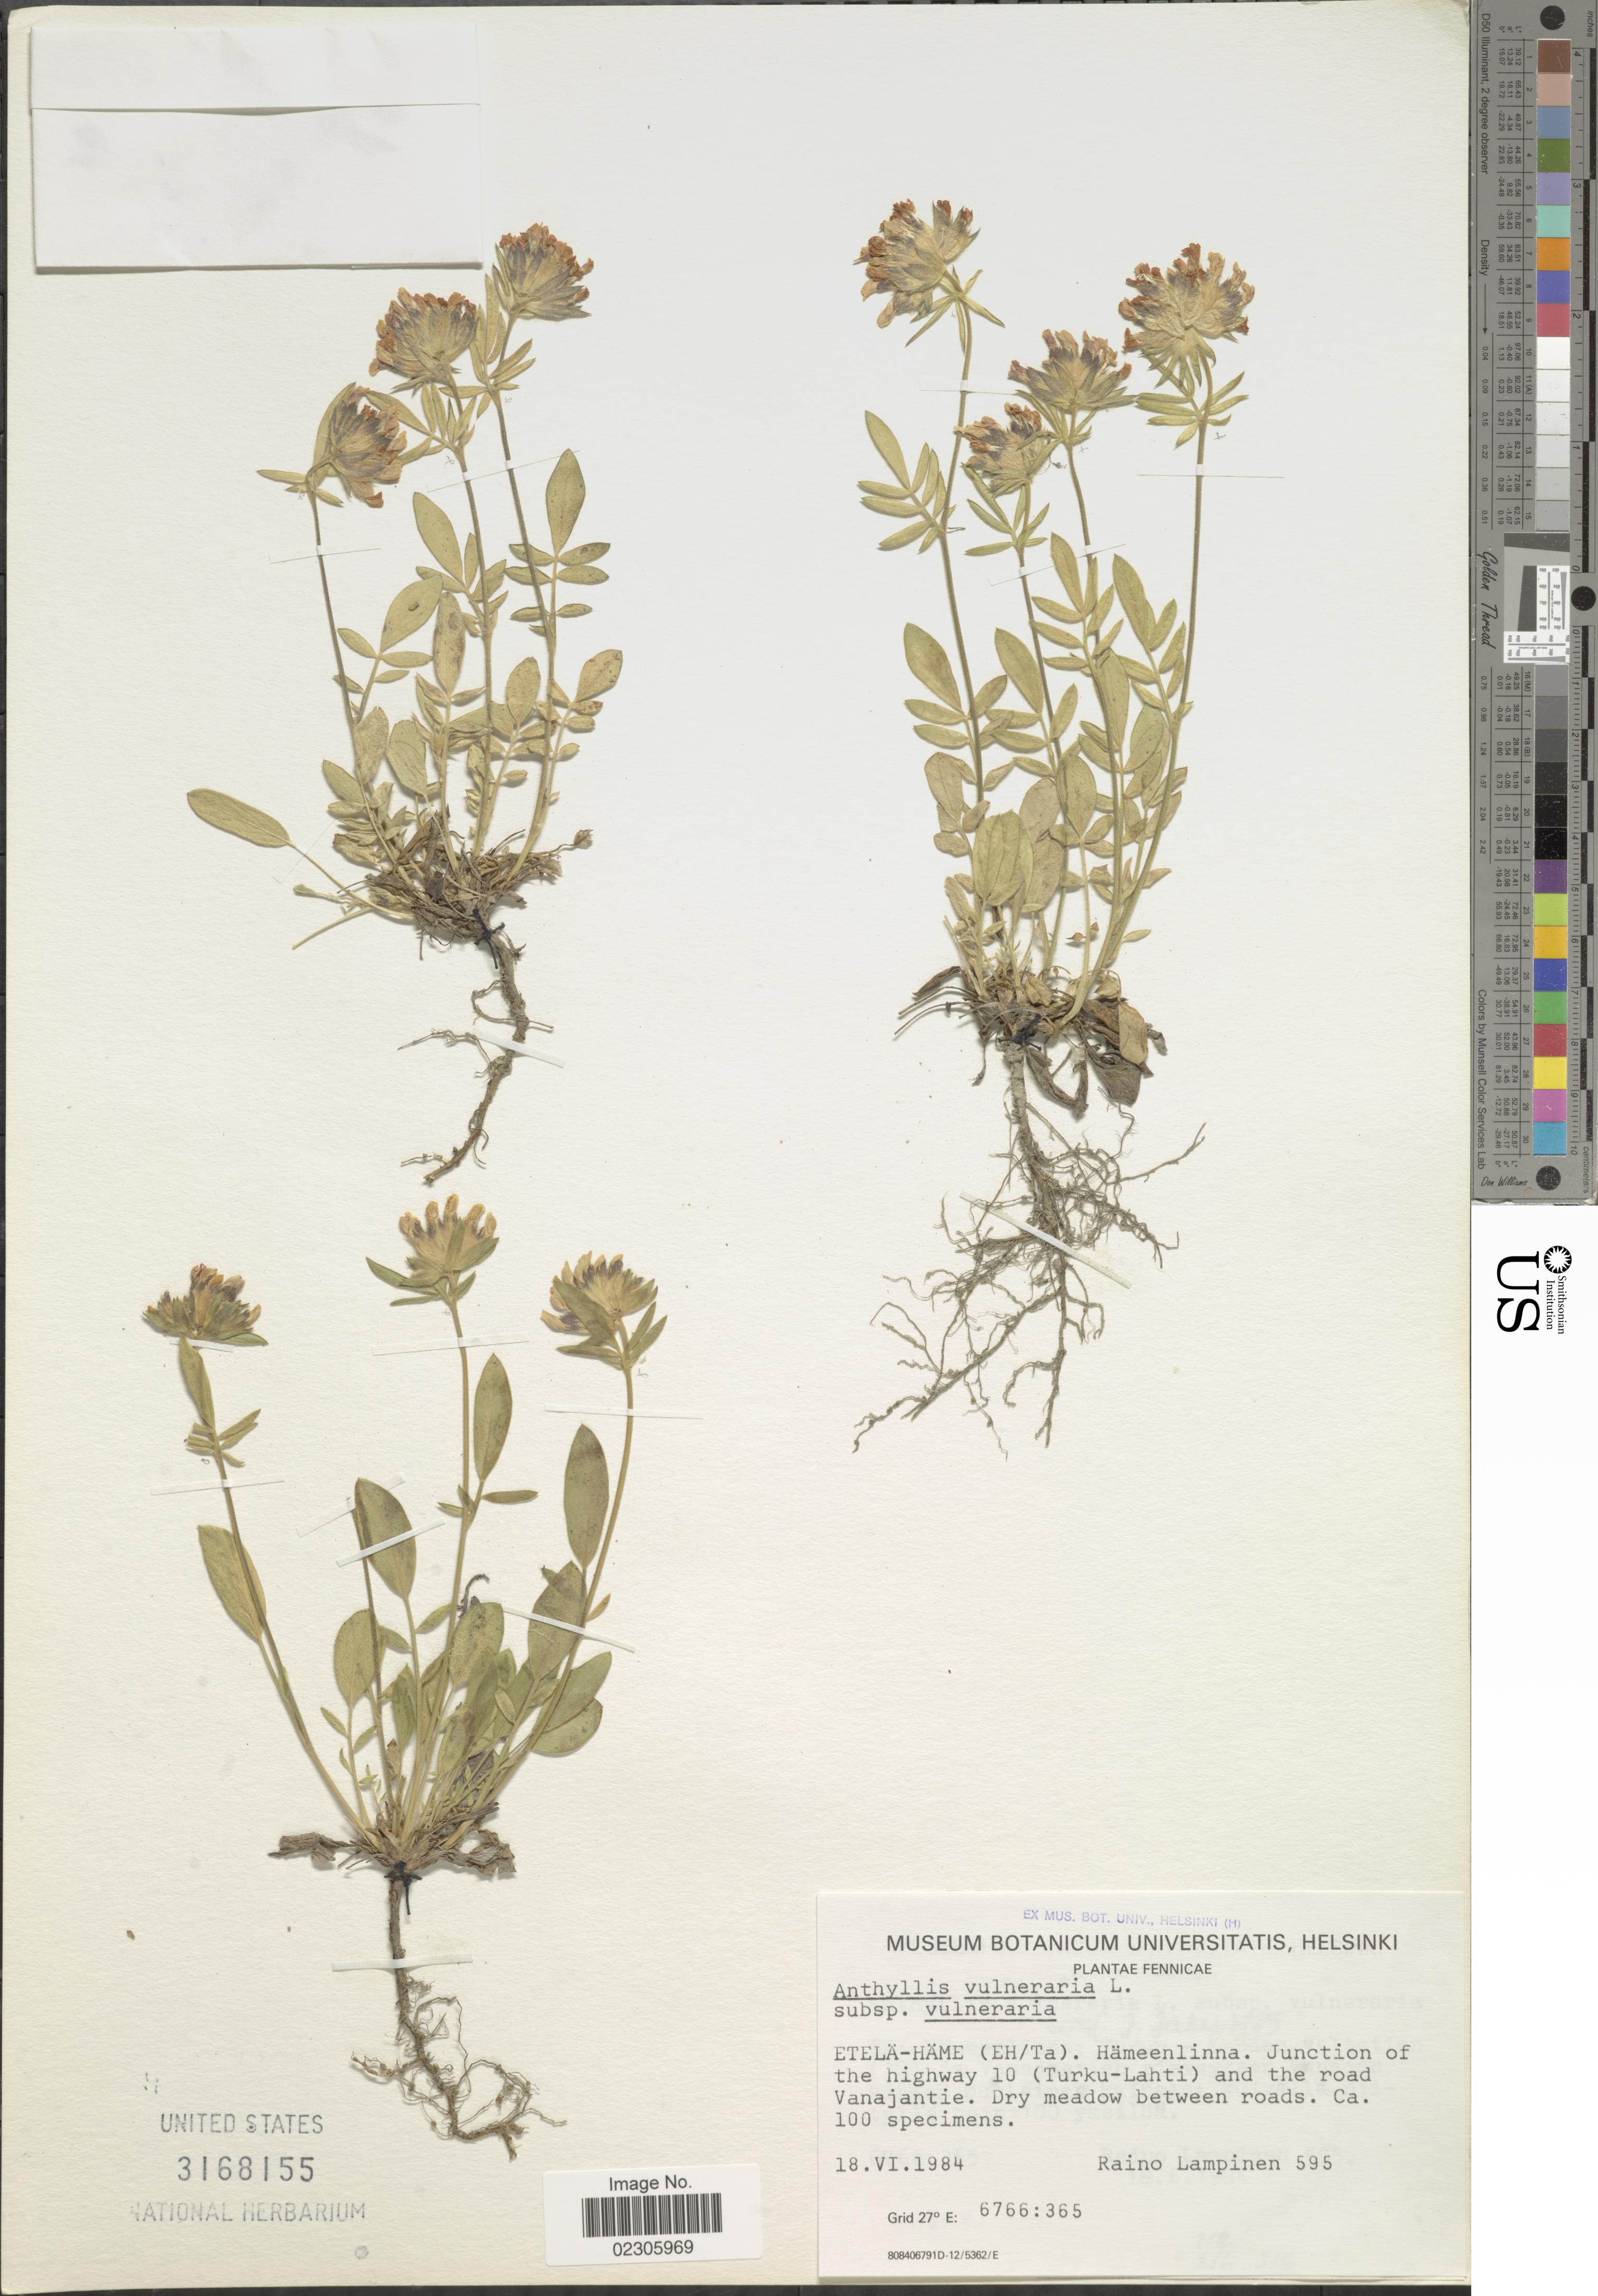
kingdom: Plantae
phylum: Tracheophyta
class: Magnoliopsida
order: Fabales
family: Fabaceae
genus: Anthyllis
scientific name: Anthyllis vulneraria subsp. vulneraria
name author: L.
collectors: R. Lampinen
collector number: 595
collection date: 1984-06-18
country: Finland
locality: Fennicae, Etela-Hame (Eh/Ta), Hameenlinna, junction of the highway 10 (Turku-Lahti) and the road Vanajantie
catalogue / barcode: US 3168155